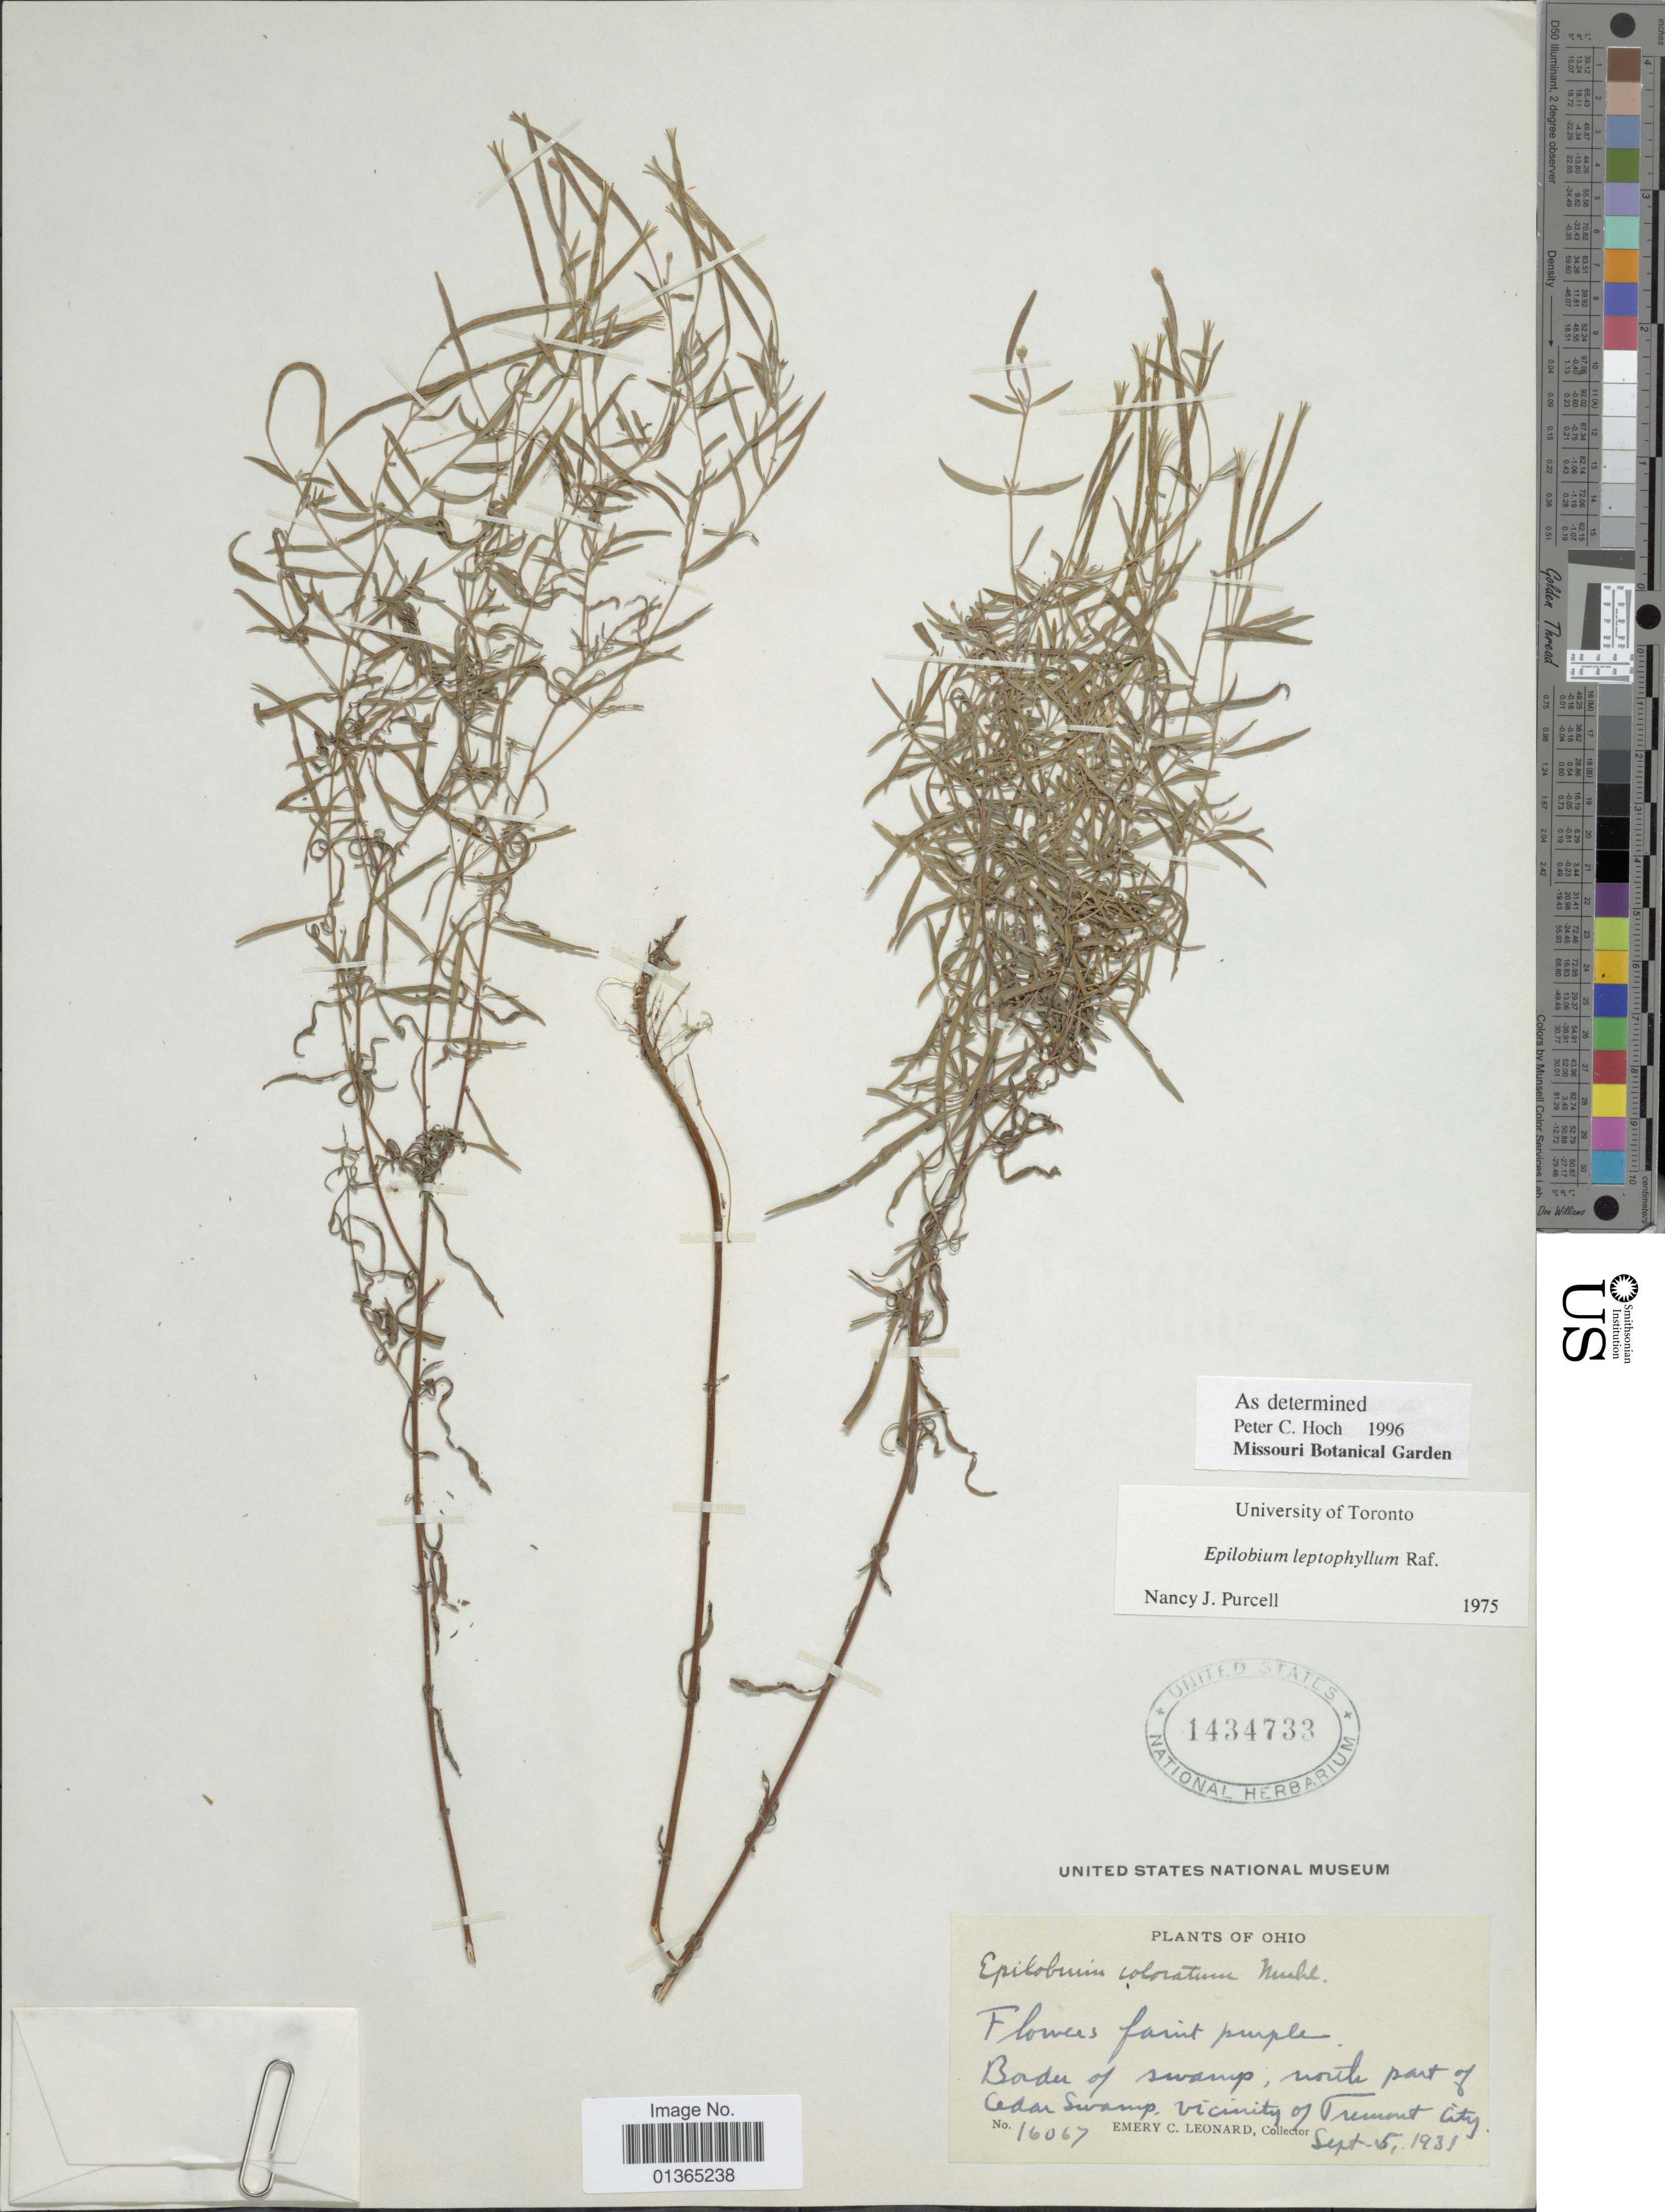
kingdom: Plantae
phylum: Tracheophyta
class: Magnoliopsida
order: Myrtales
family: Onagraceae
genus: Epilobium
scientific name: Epilobium leptophyllum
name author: Raf.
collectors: E. C. Leonard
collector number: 16067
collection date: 1931-09-05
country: United States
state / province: Ohio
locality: Border of swamp, north part of Cedar Swamp, vicinity of Tremont City.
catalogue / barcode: US 1434733